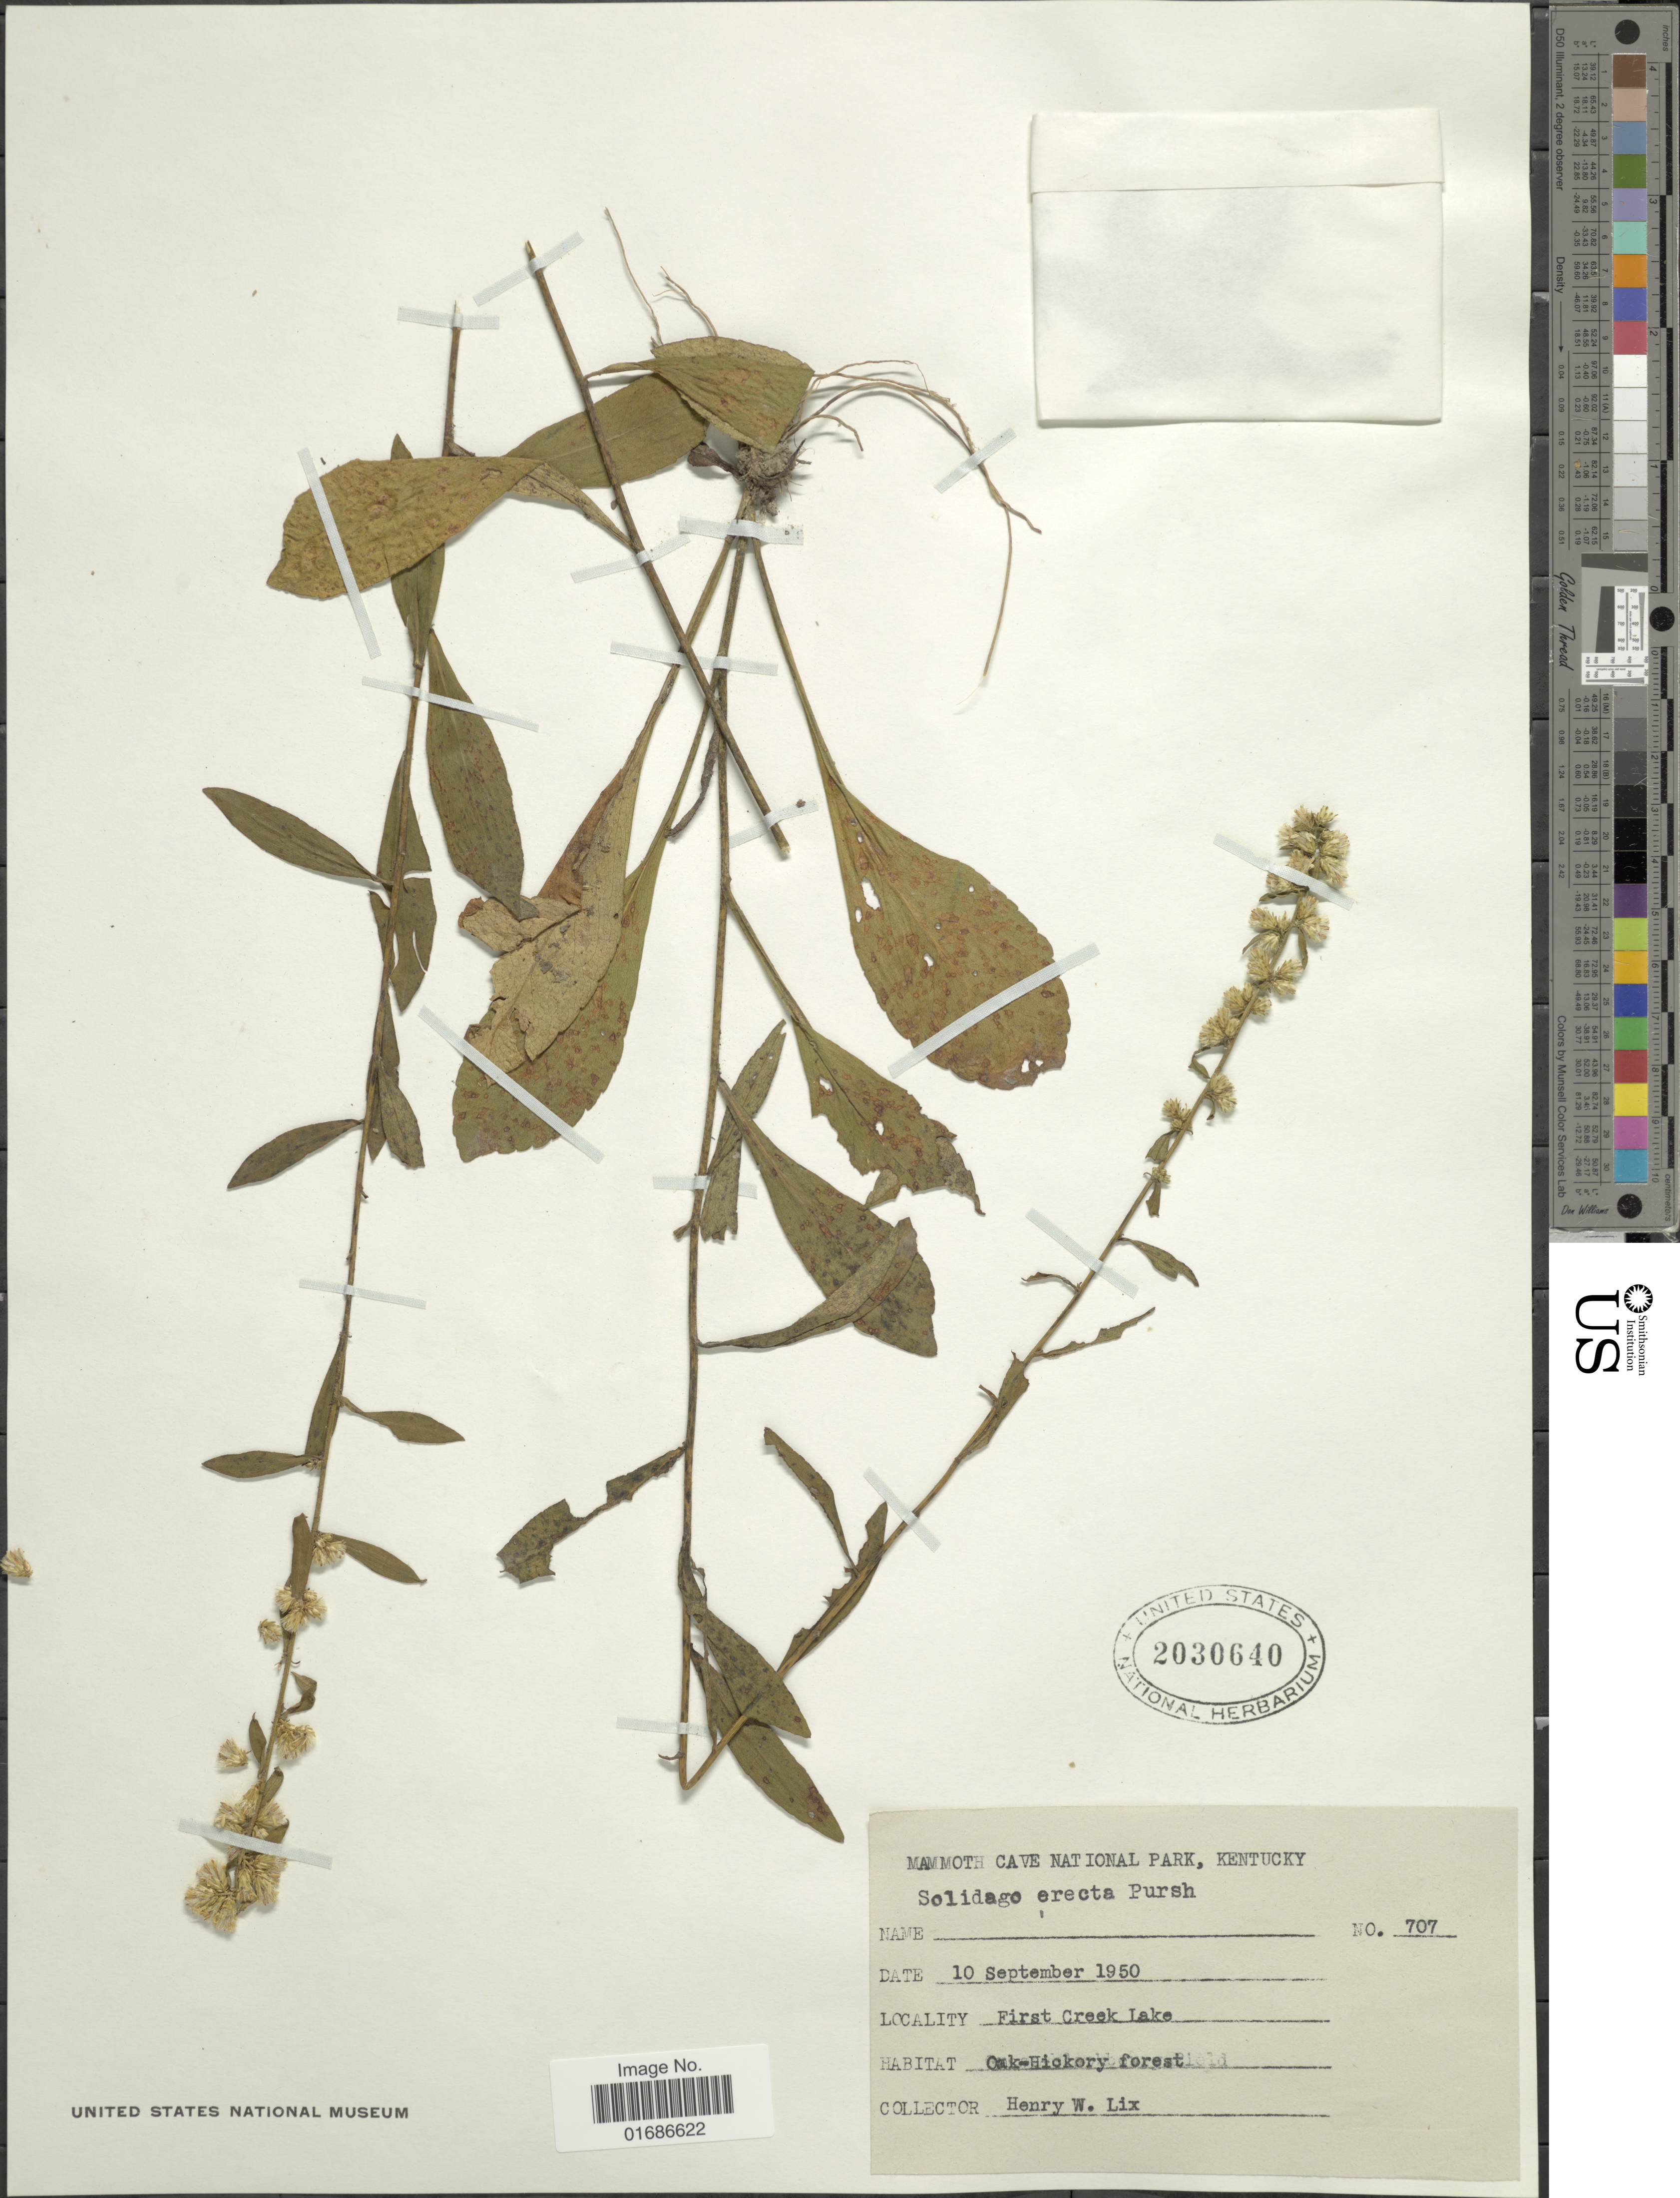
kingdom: Plantae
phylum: Tracheophyta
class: Magnoliopsida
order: Asterales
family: Asteraceae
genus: Solidago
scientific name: Solidago erecta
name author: Pursh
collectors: H. W. Lix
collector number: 707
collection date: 1950-09-10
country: United States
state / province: Kentucky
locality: Mammoth Cave National Park, First Creek Lake, Oak-Hickery forest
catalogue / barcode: US 2030640